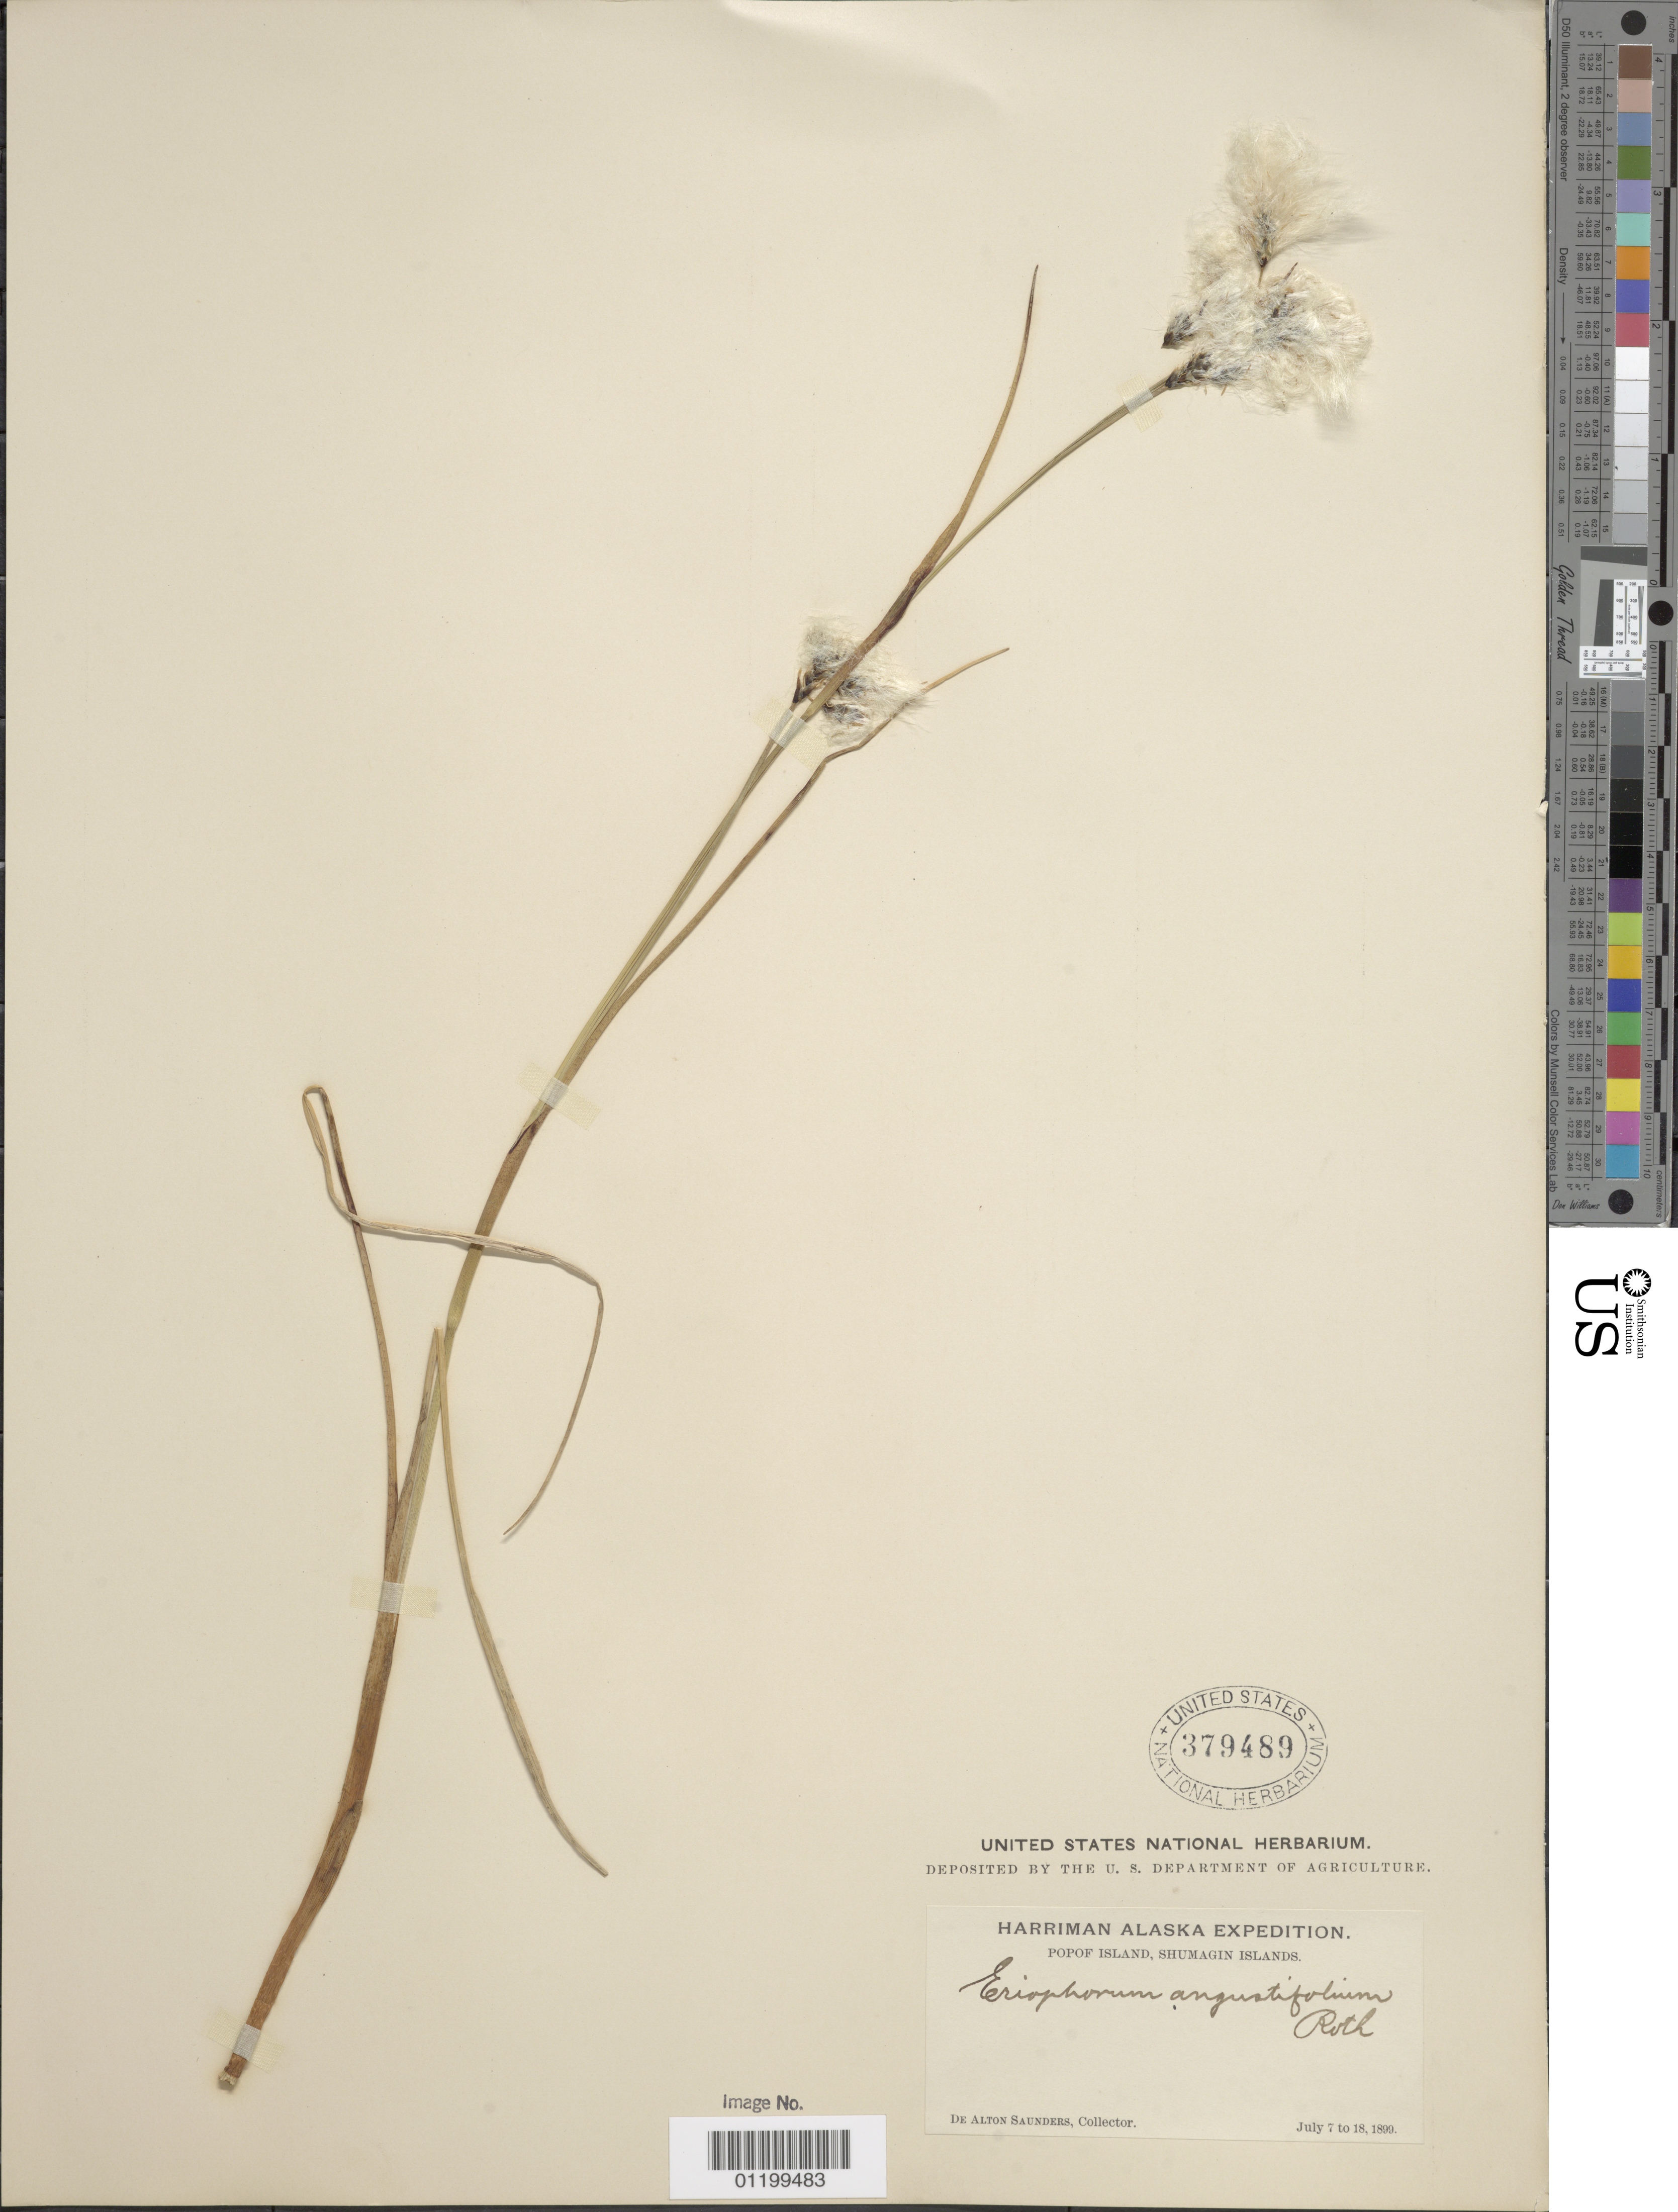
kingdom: Plantae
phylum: Tracheophyta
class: Liliopsida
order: Poales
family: Cyperaceae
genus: Eriophorum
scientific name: Eriophorum angustifolium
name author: Honck.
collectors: D. A. Saunders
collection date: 1899-07-07/1899-07-18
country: United States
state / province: Alaska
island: Popof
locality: Popof Island, Shumagin Islands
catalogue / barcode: US 379489